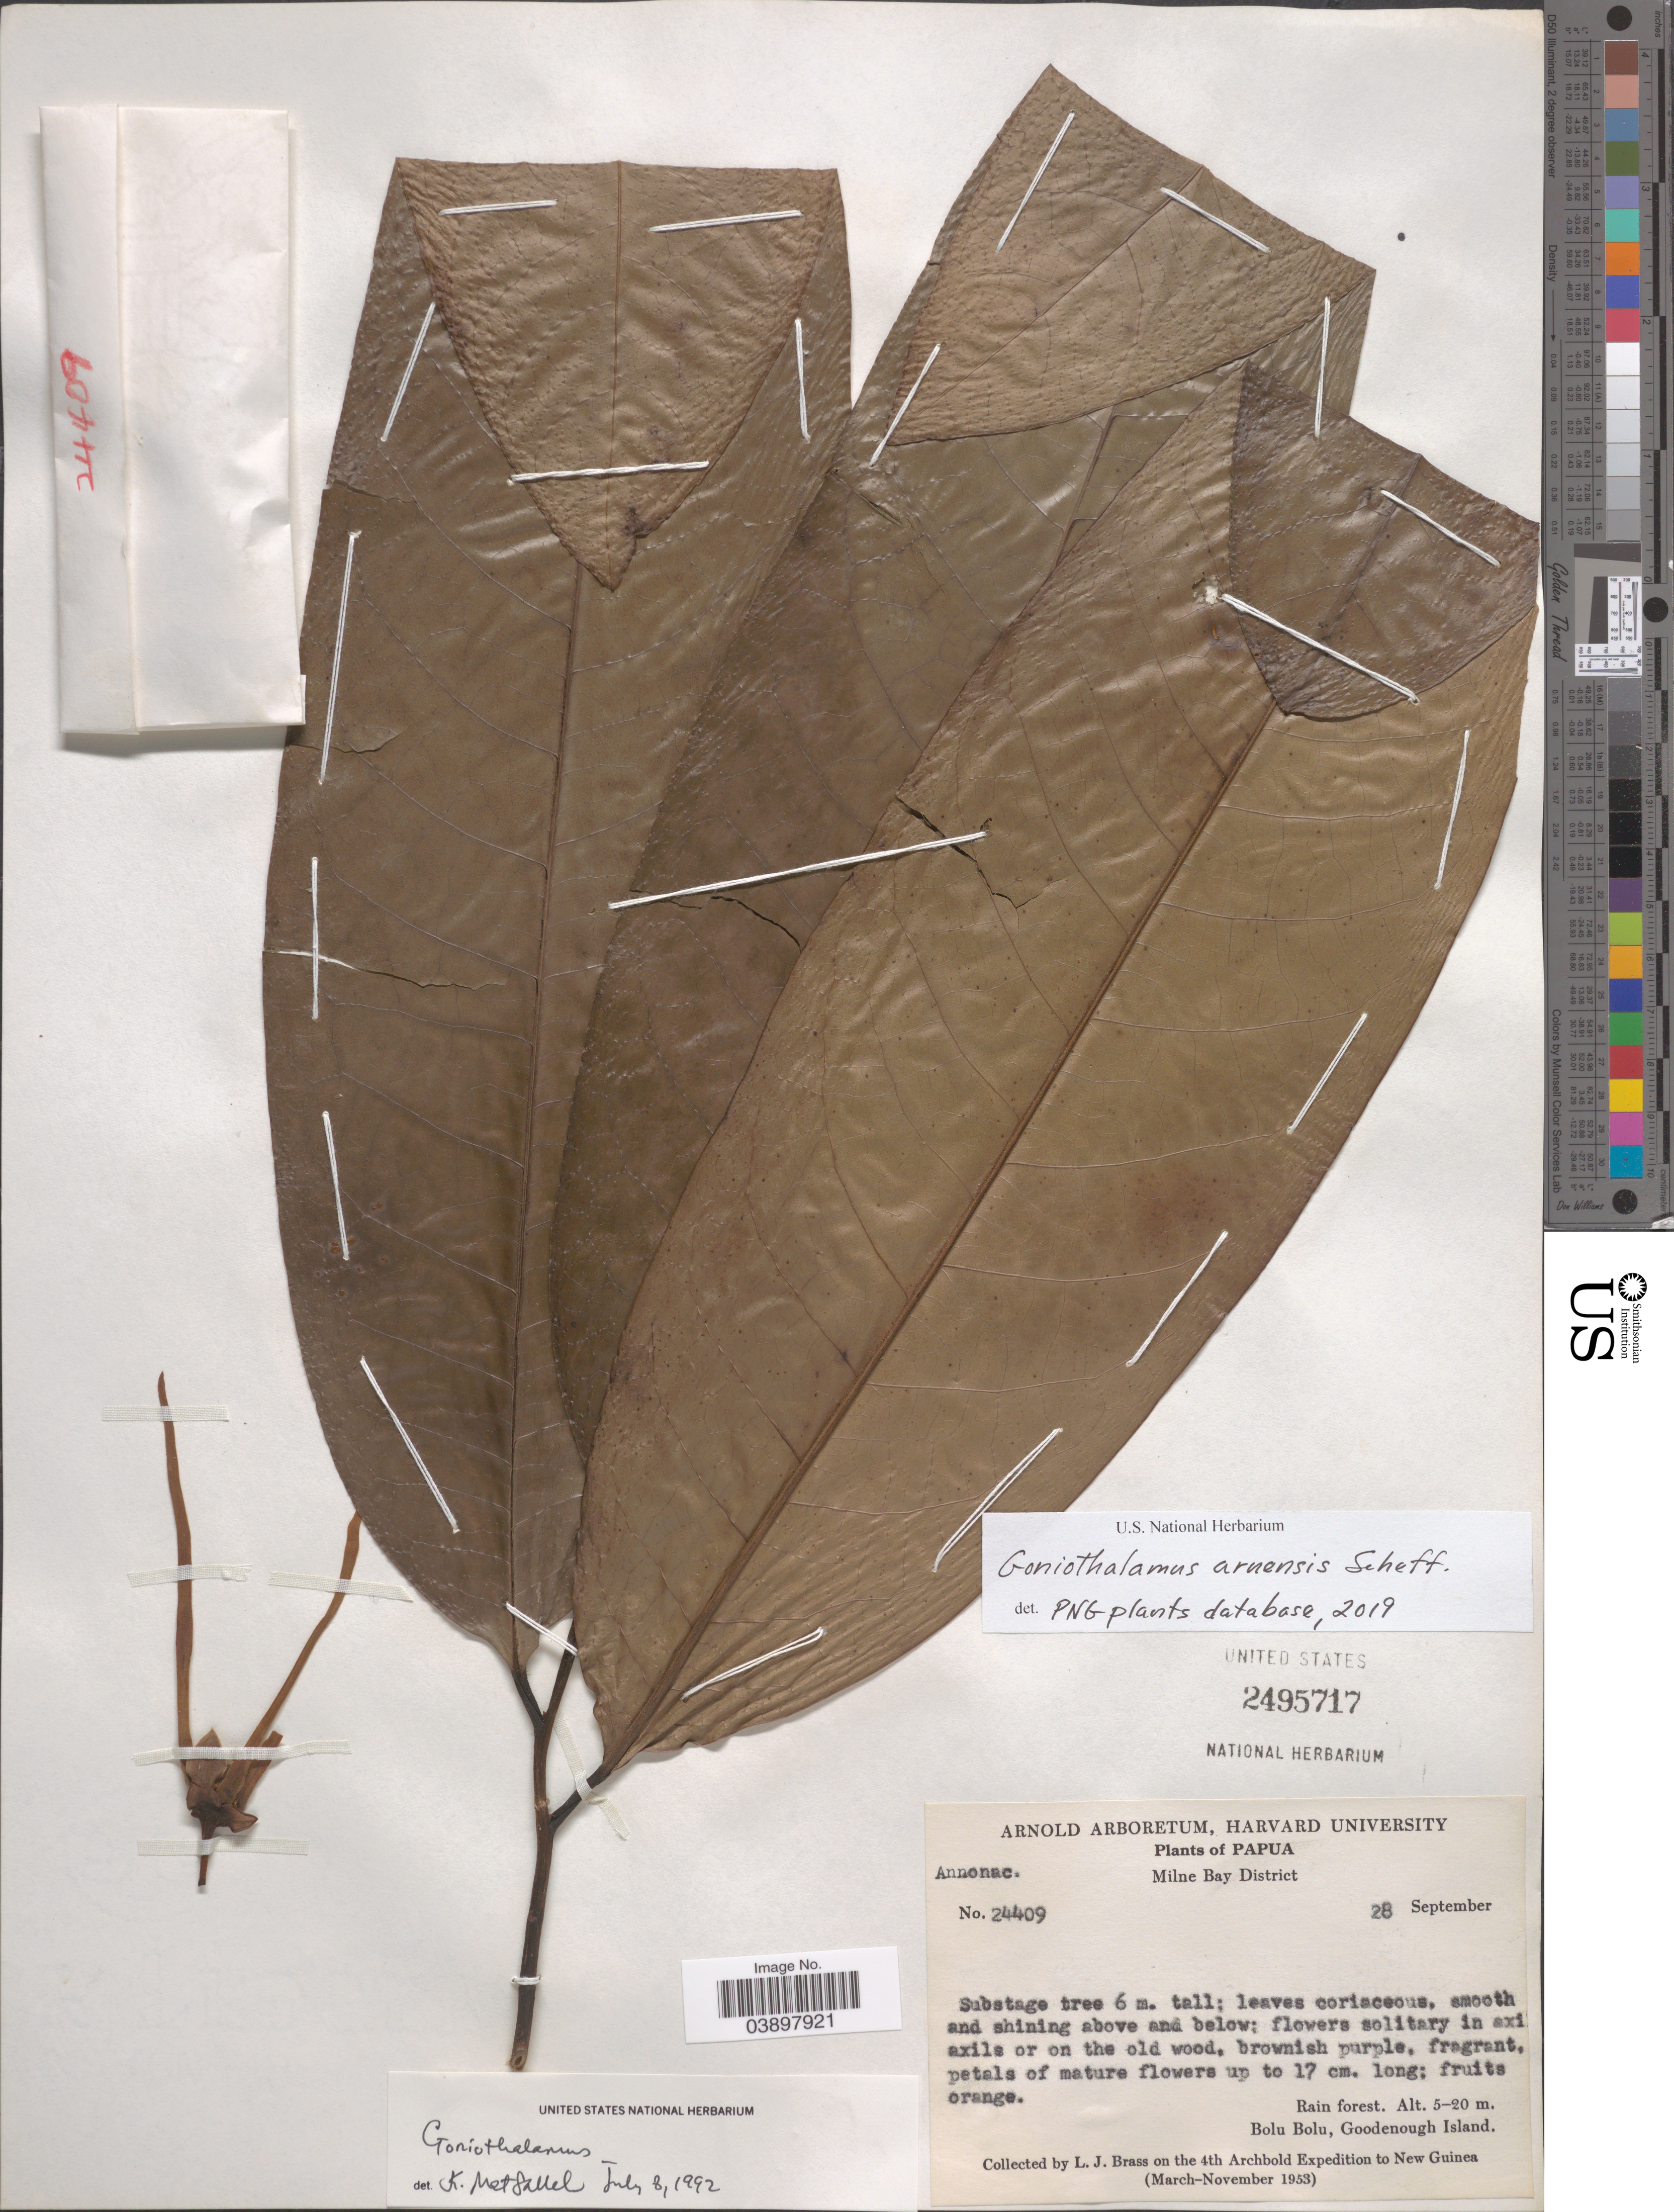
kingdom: Plantae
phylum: Tracheophyta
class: Magnoliopsida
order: Magnoliales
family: Annonaceae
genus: Goniothalamus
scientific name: Goniothalamus aruensis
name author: Scheff.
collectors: L. J. Brass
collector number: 24409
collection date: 1953-09-28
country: Papua New Guinea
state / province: Milne Bay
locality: Milne Bay District. Bolu Bolu, Goodenough Island. New Guinea.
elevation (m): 5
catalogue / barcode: US 2495717